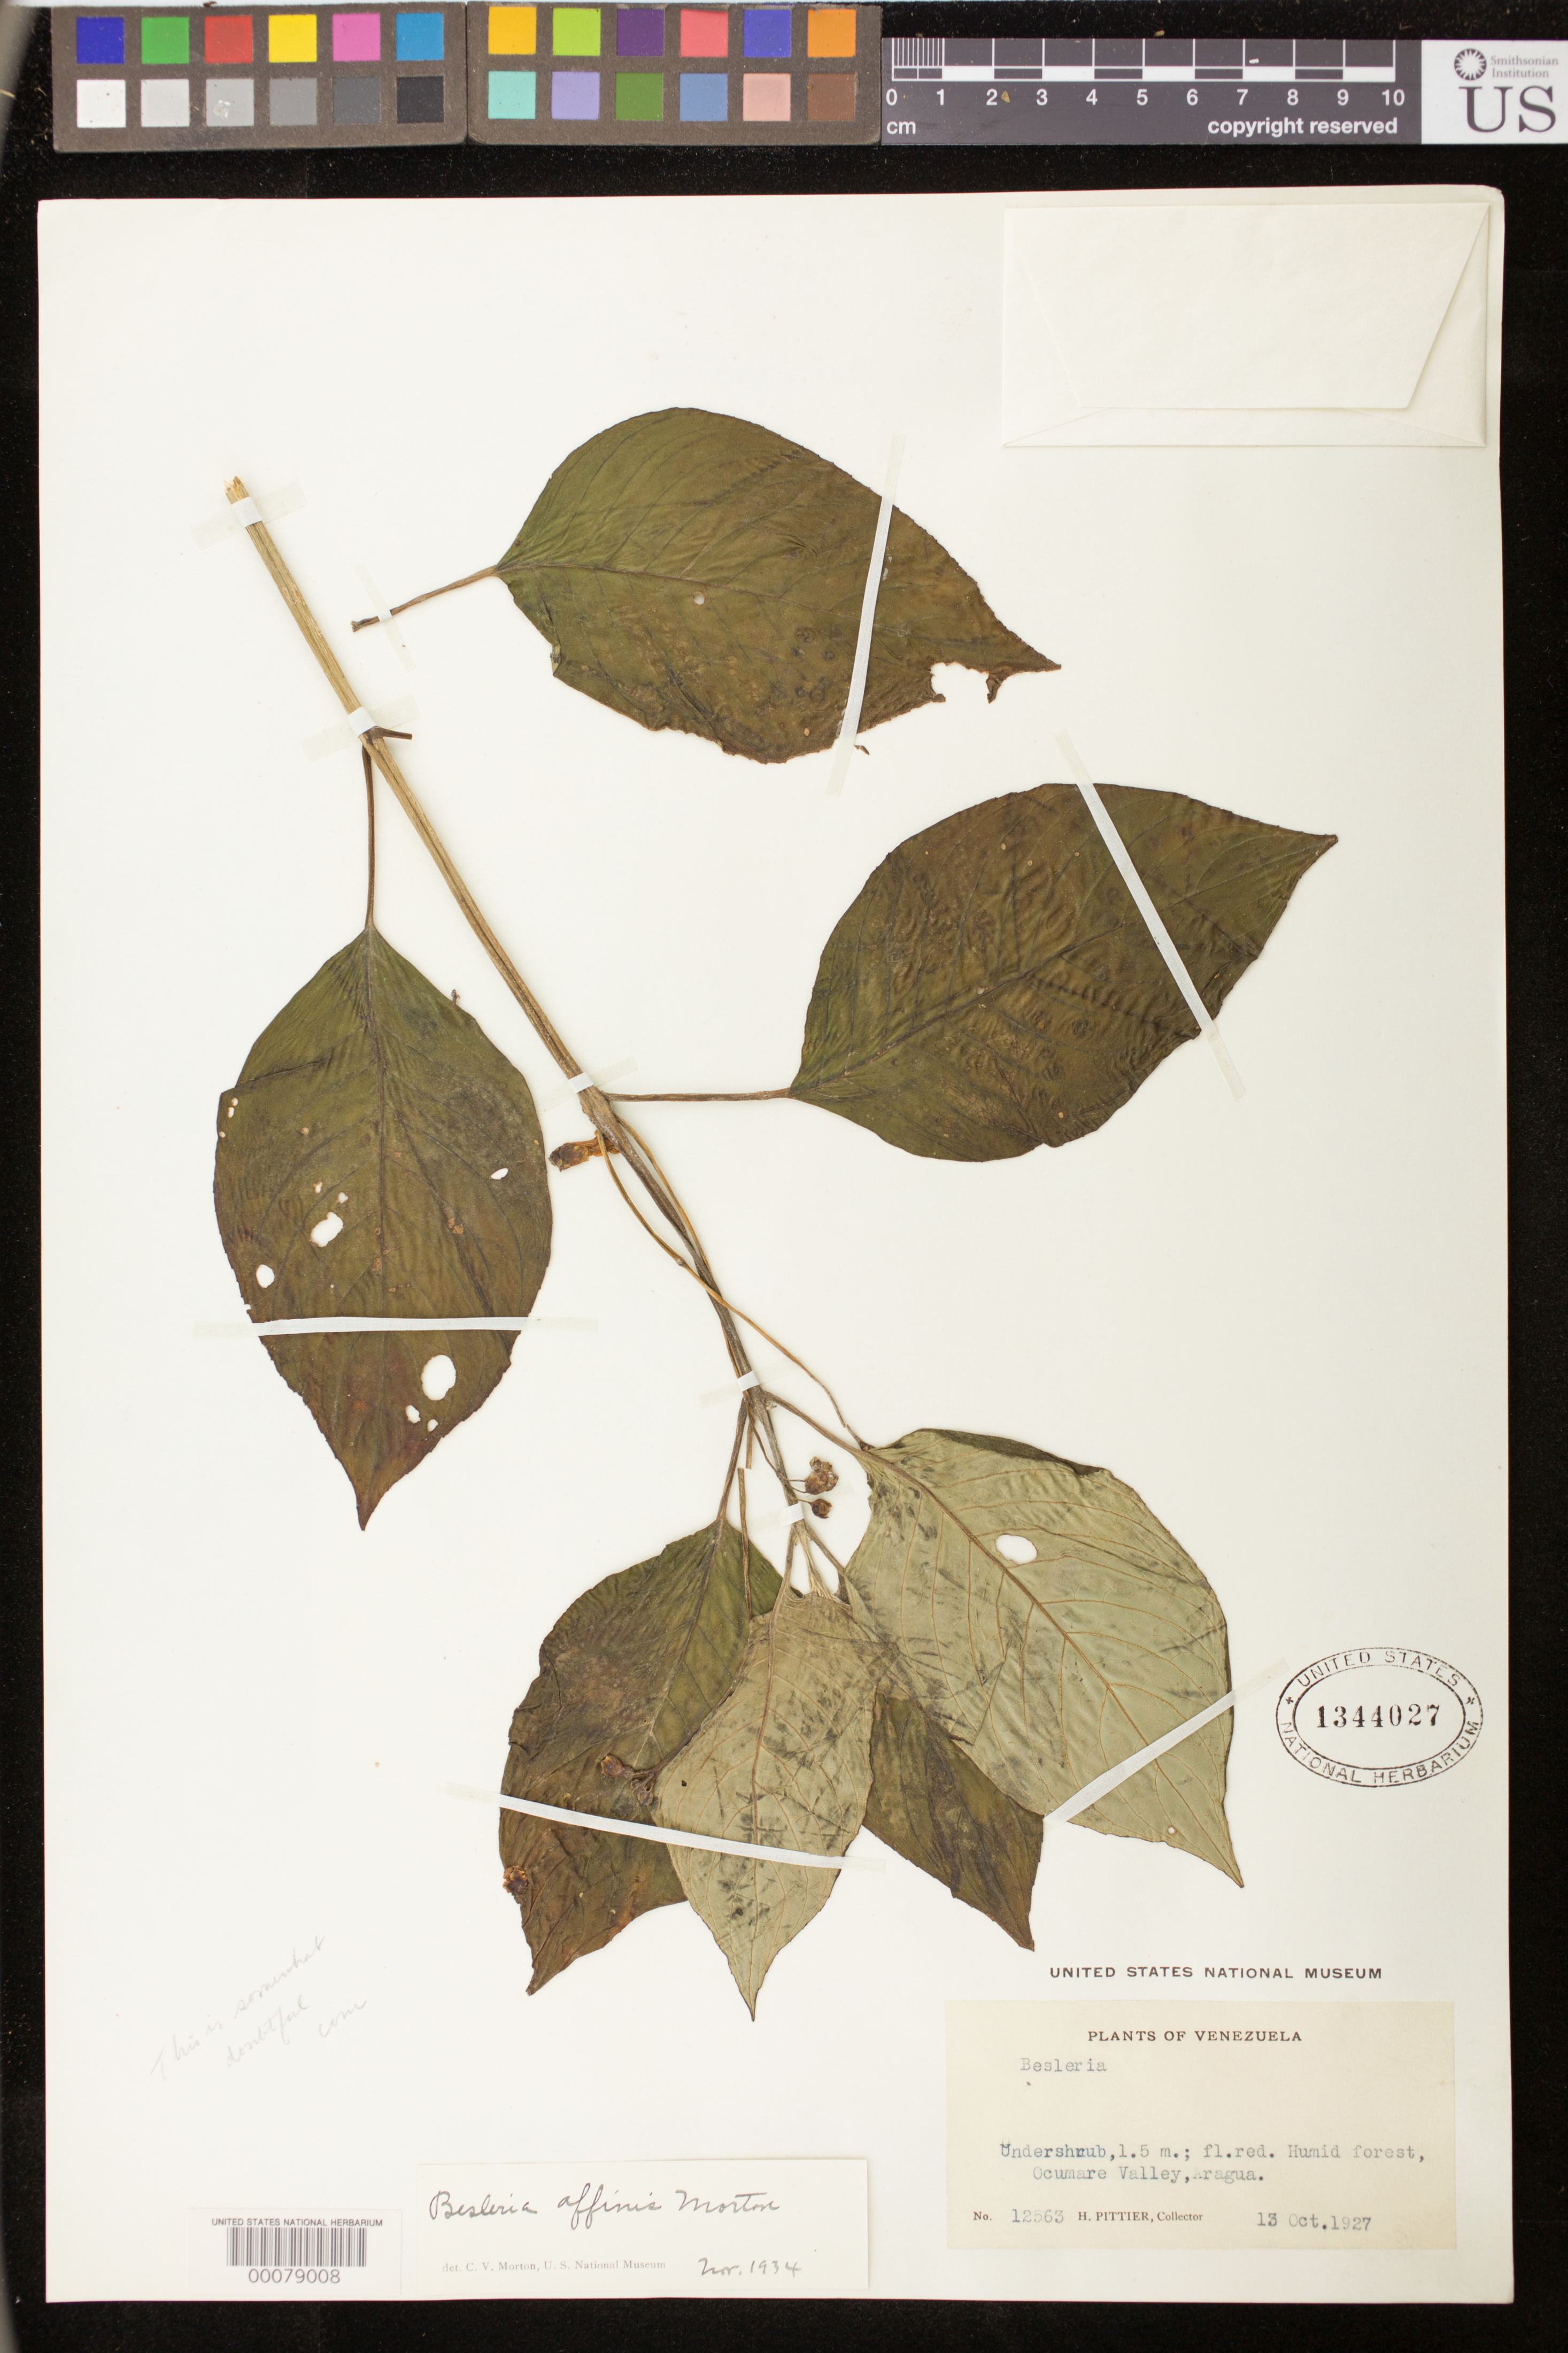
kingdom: Plantae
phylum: Tracheophyta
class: Magnoliopsida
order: Lamiales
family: Gesneriaceae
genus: Besleria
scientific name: Besleria affinis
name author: C.V. Morton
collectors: H. F. Pittier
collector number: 12563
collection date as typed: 13 Oct 1927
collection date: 1927-10-13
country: Venezuela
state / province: Aragua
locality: Ocumare valley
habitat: Humid forest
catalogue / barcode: US 1344027